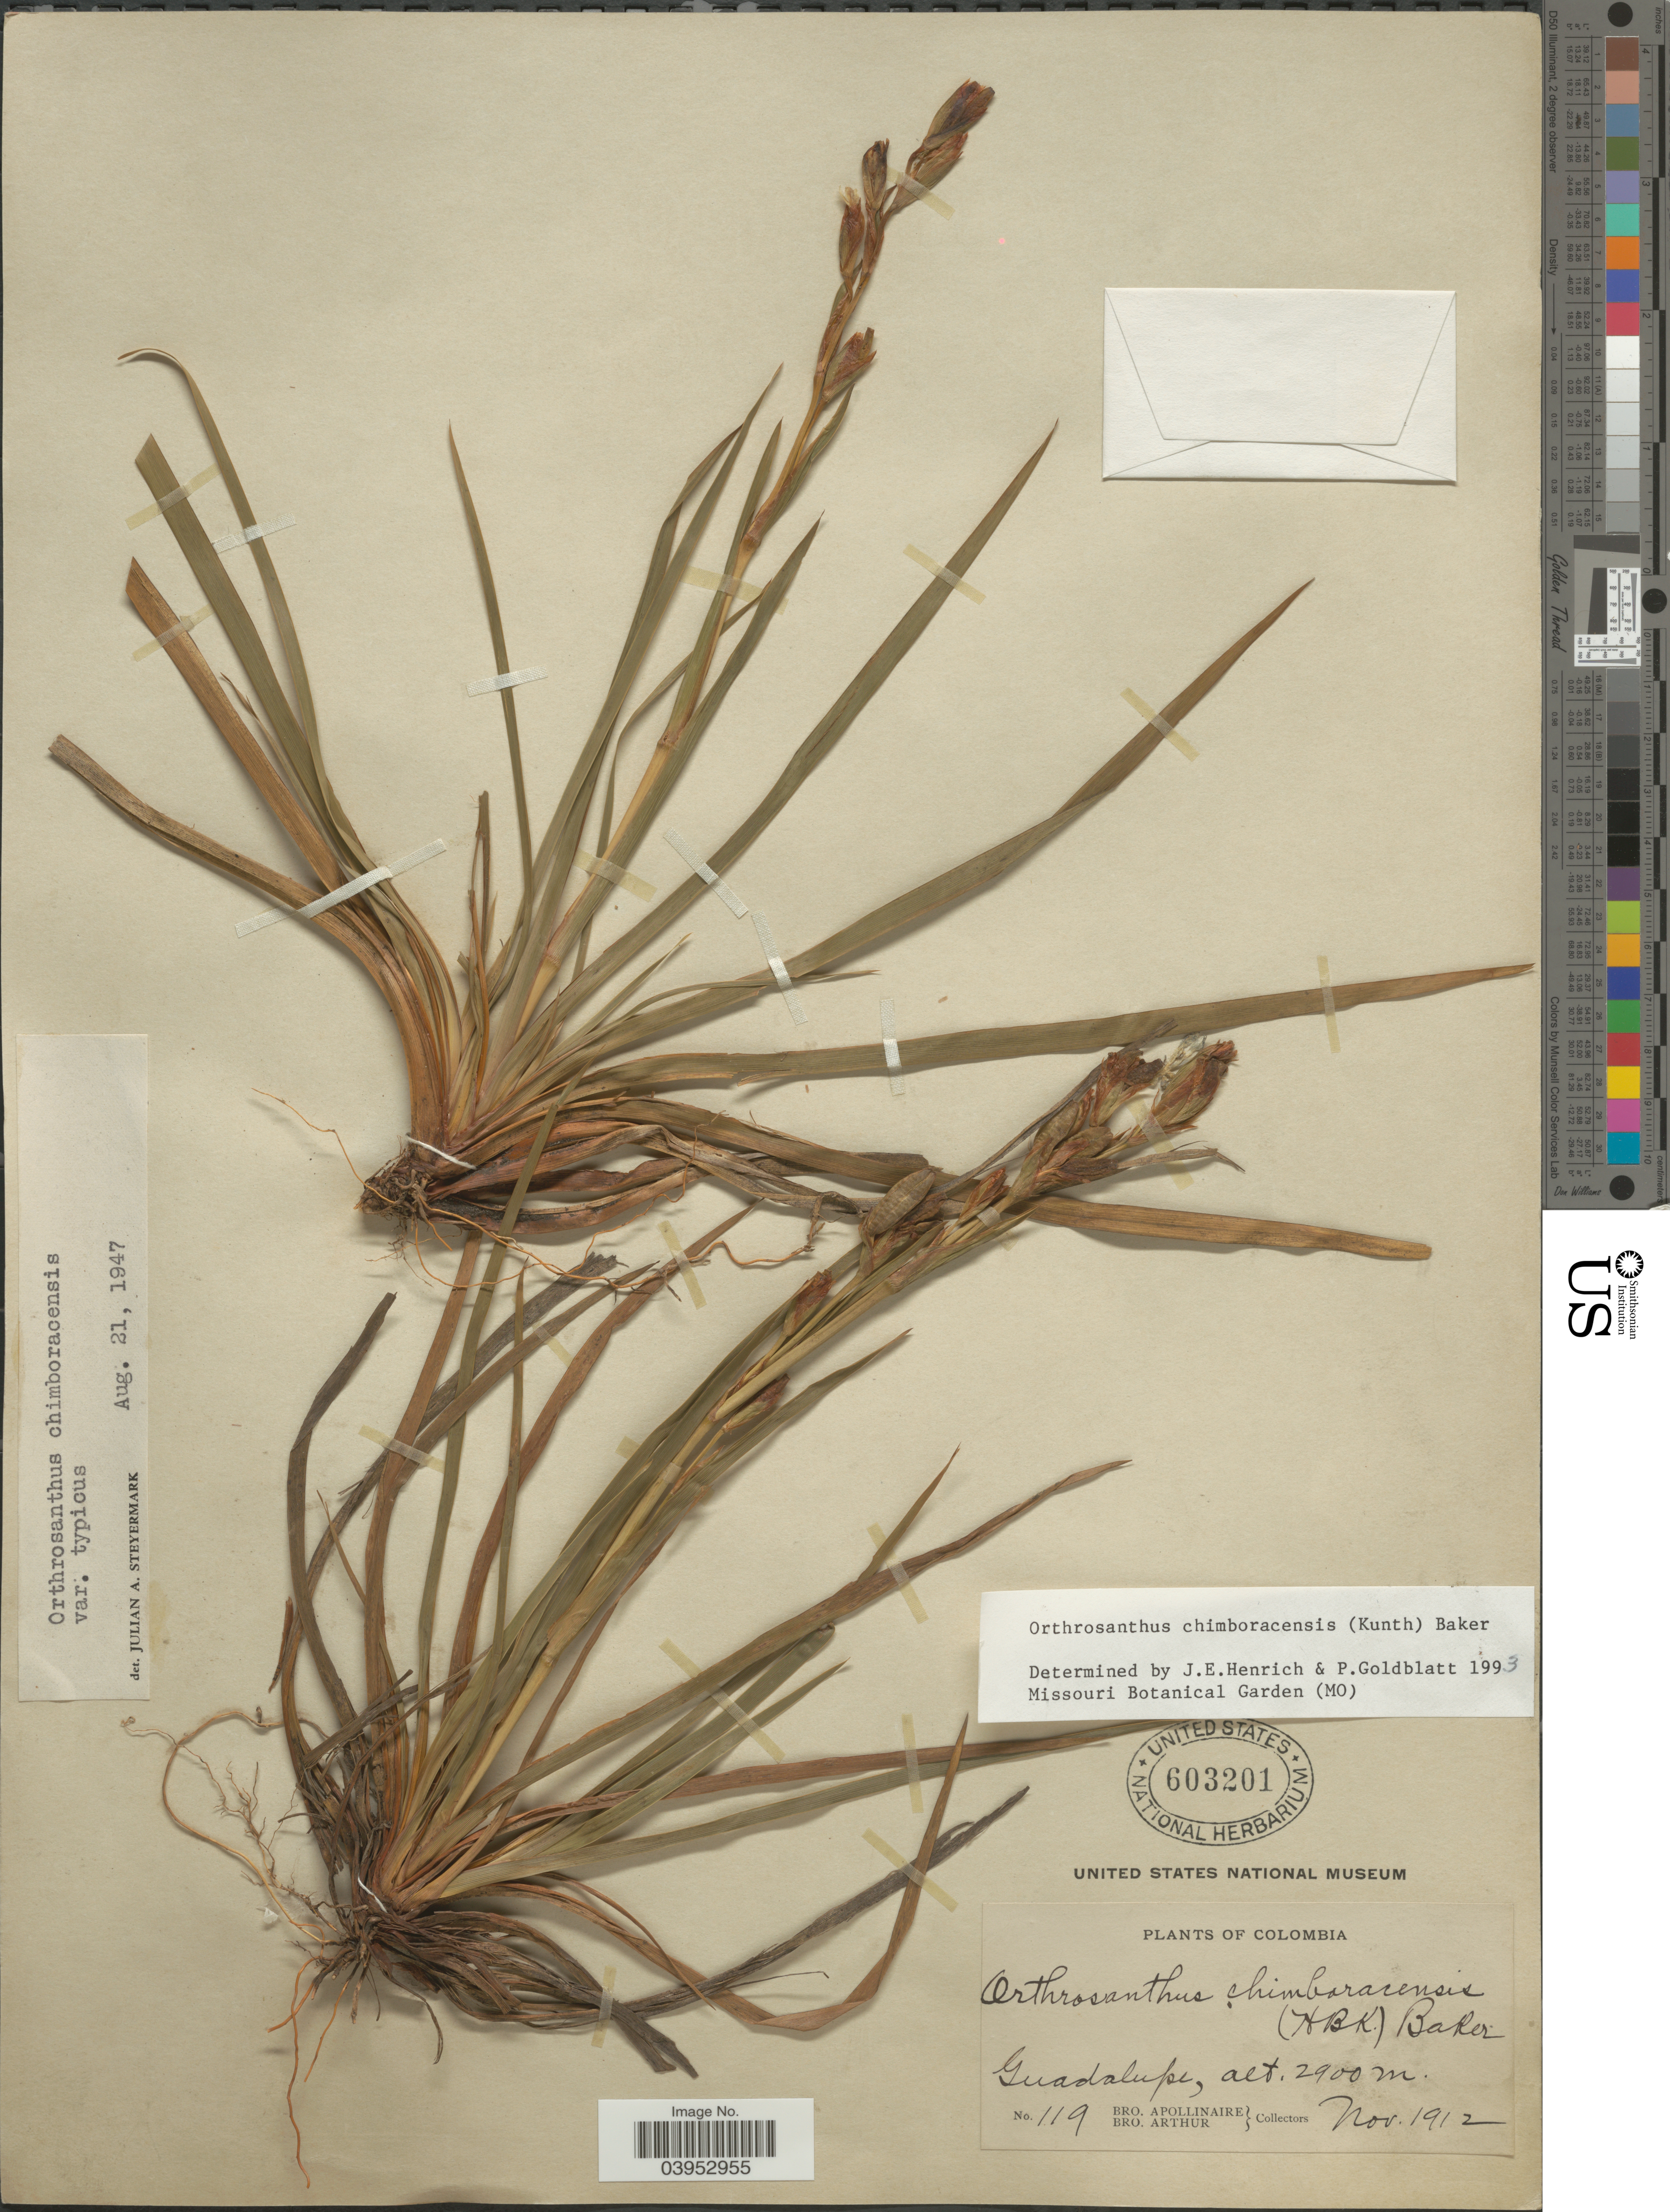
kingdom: Plantae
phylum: Tracheophyta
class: Liliopsida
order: Asparagales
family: Iridaceae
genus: Orthrosanthus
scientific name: Orthrosanthus chimboracensis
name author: (Kunth) Baker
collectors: Bro. Apollinaire & Bro. Arthur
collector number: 119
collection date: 1912-11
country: Colombia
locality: Guadalupe.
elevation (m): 2900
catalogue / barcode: US 603201